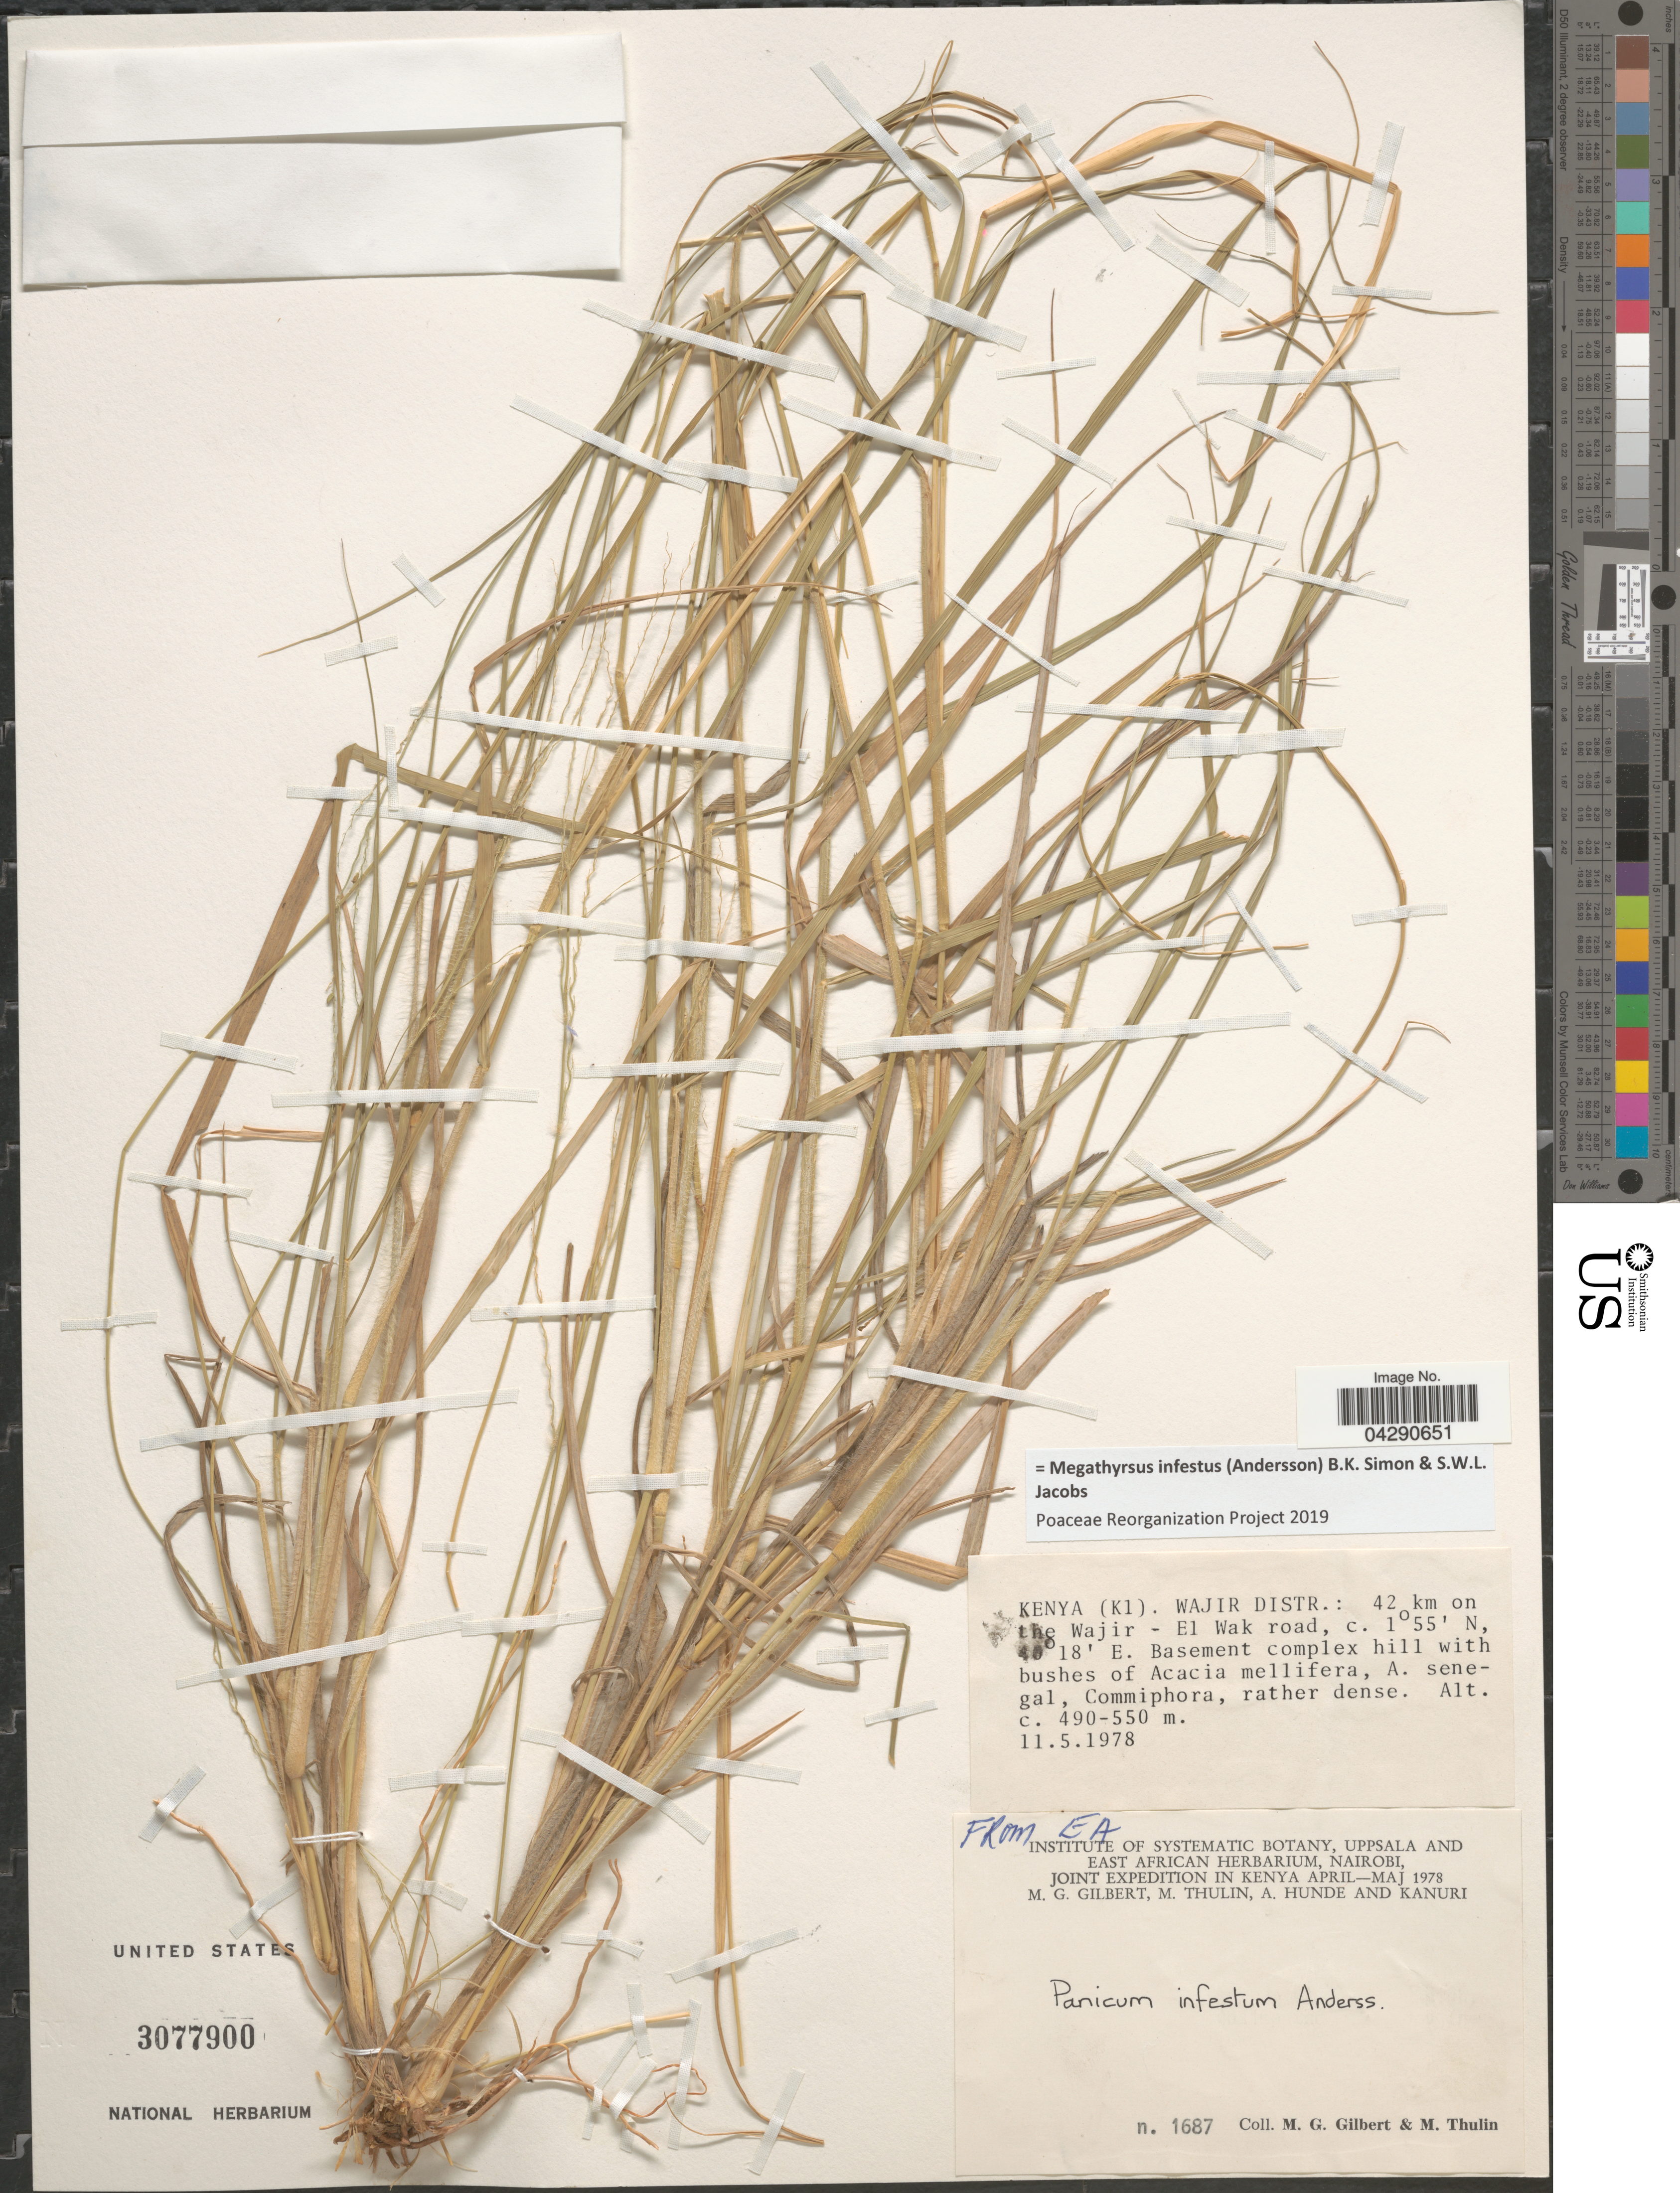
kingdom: Plantae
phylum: Tracheophyta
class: Liliopsida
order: Poales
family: Poaceae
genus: Megathyrsus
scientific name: Megathyrsus infestus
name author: (Peters) B.K. Simon & S.W.L. Jacobs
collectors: M. G. Gilbert & M. Thulin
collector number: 1687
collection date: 1978-05-11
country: Kenya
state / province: Wajir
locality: (K1). Wajir Distr.: 42 km on the Wajir- El Wak road. Joint Expedition in Kenya April-Maj 1978.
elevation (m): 490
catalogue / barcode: US 3077900